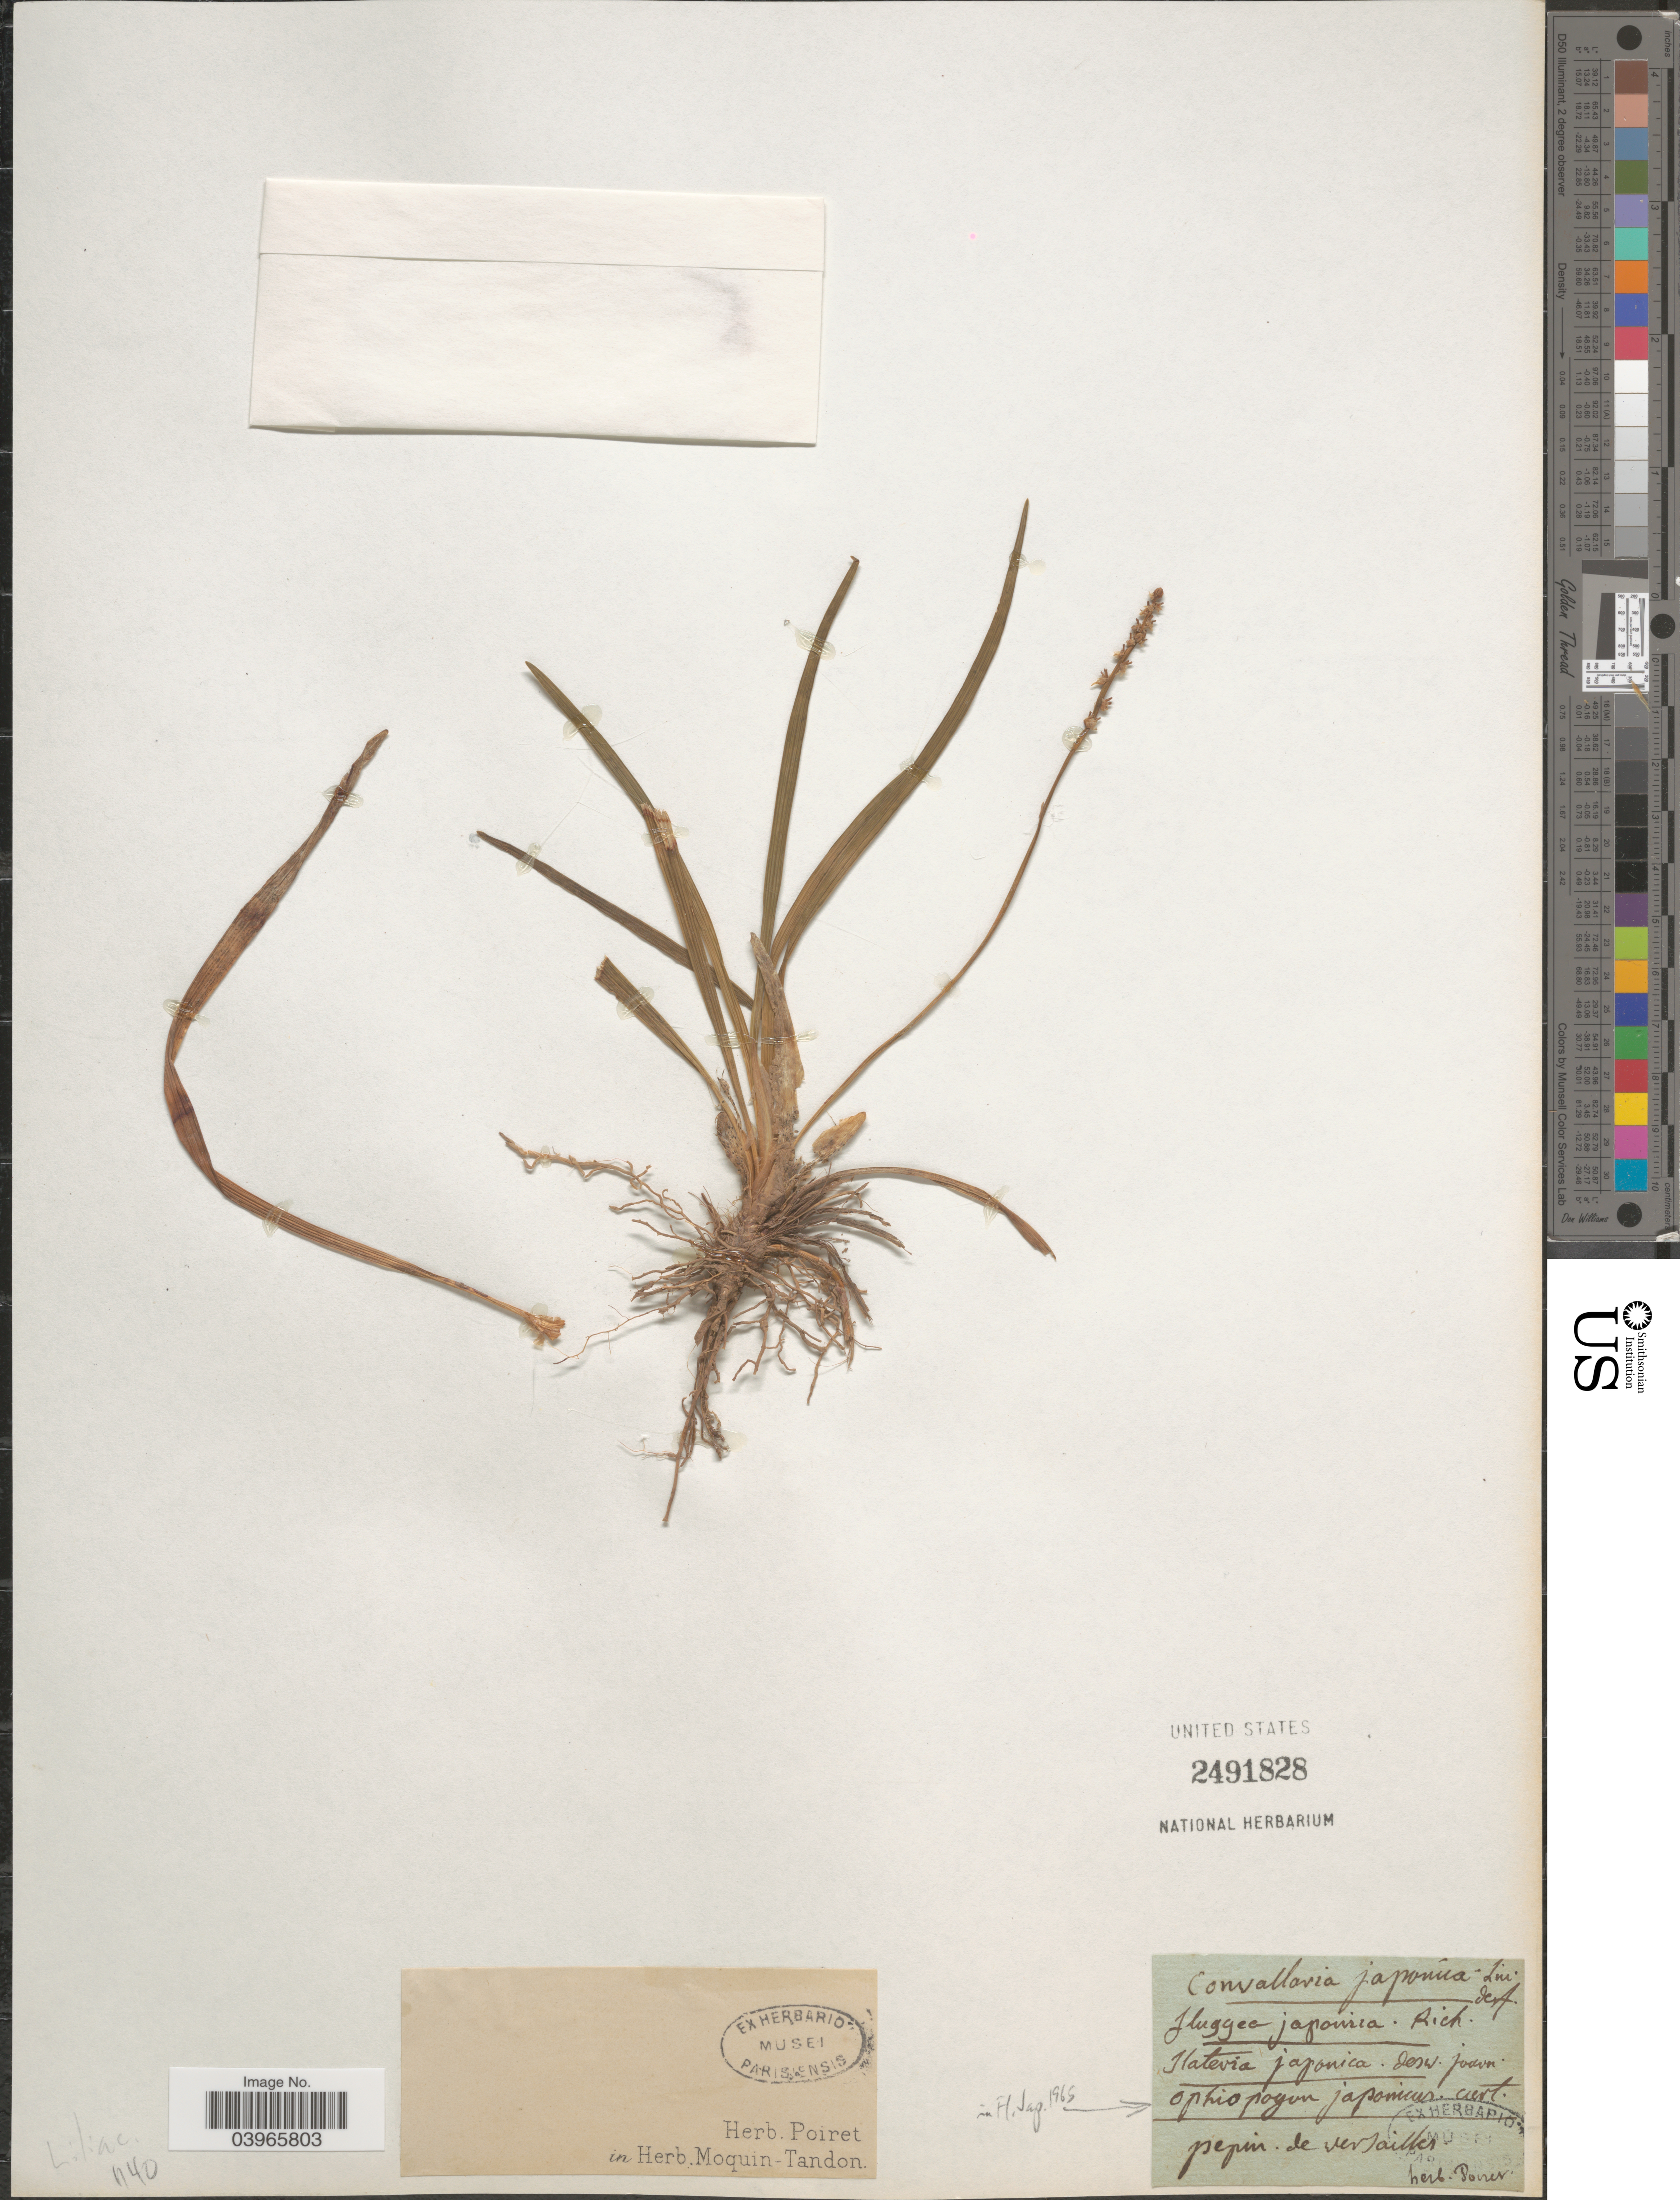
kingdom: Plantae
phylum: Tracheophyta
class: Liliopsida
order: Asparagales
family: Asparagaceae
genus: Ophiopogon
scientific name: Ophiopogon japonicus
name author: (L. f.) Ker Gawl.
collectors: Ex herb. Poiret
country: Japan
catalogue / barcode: US 2491828